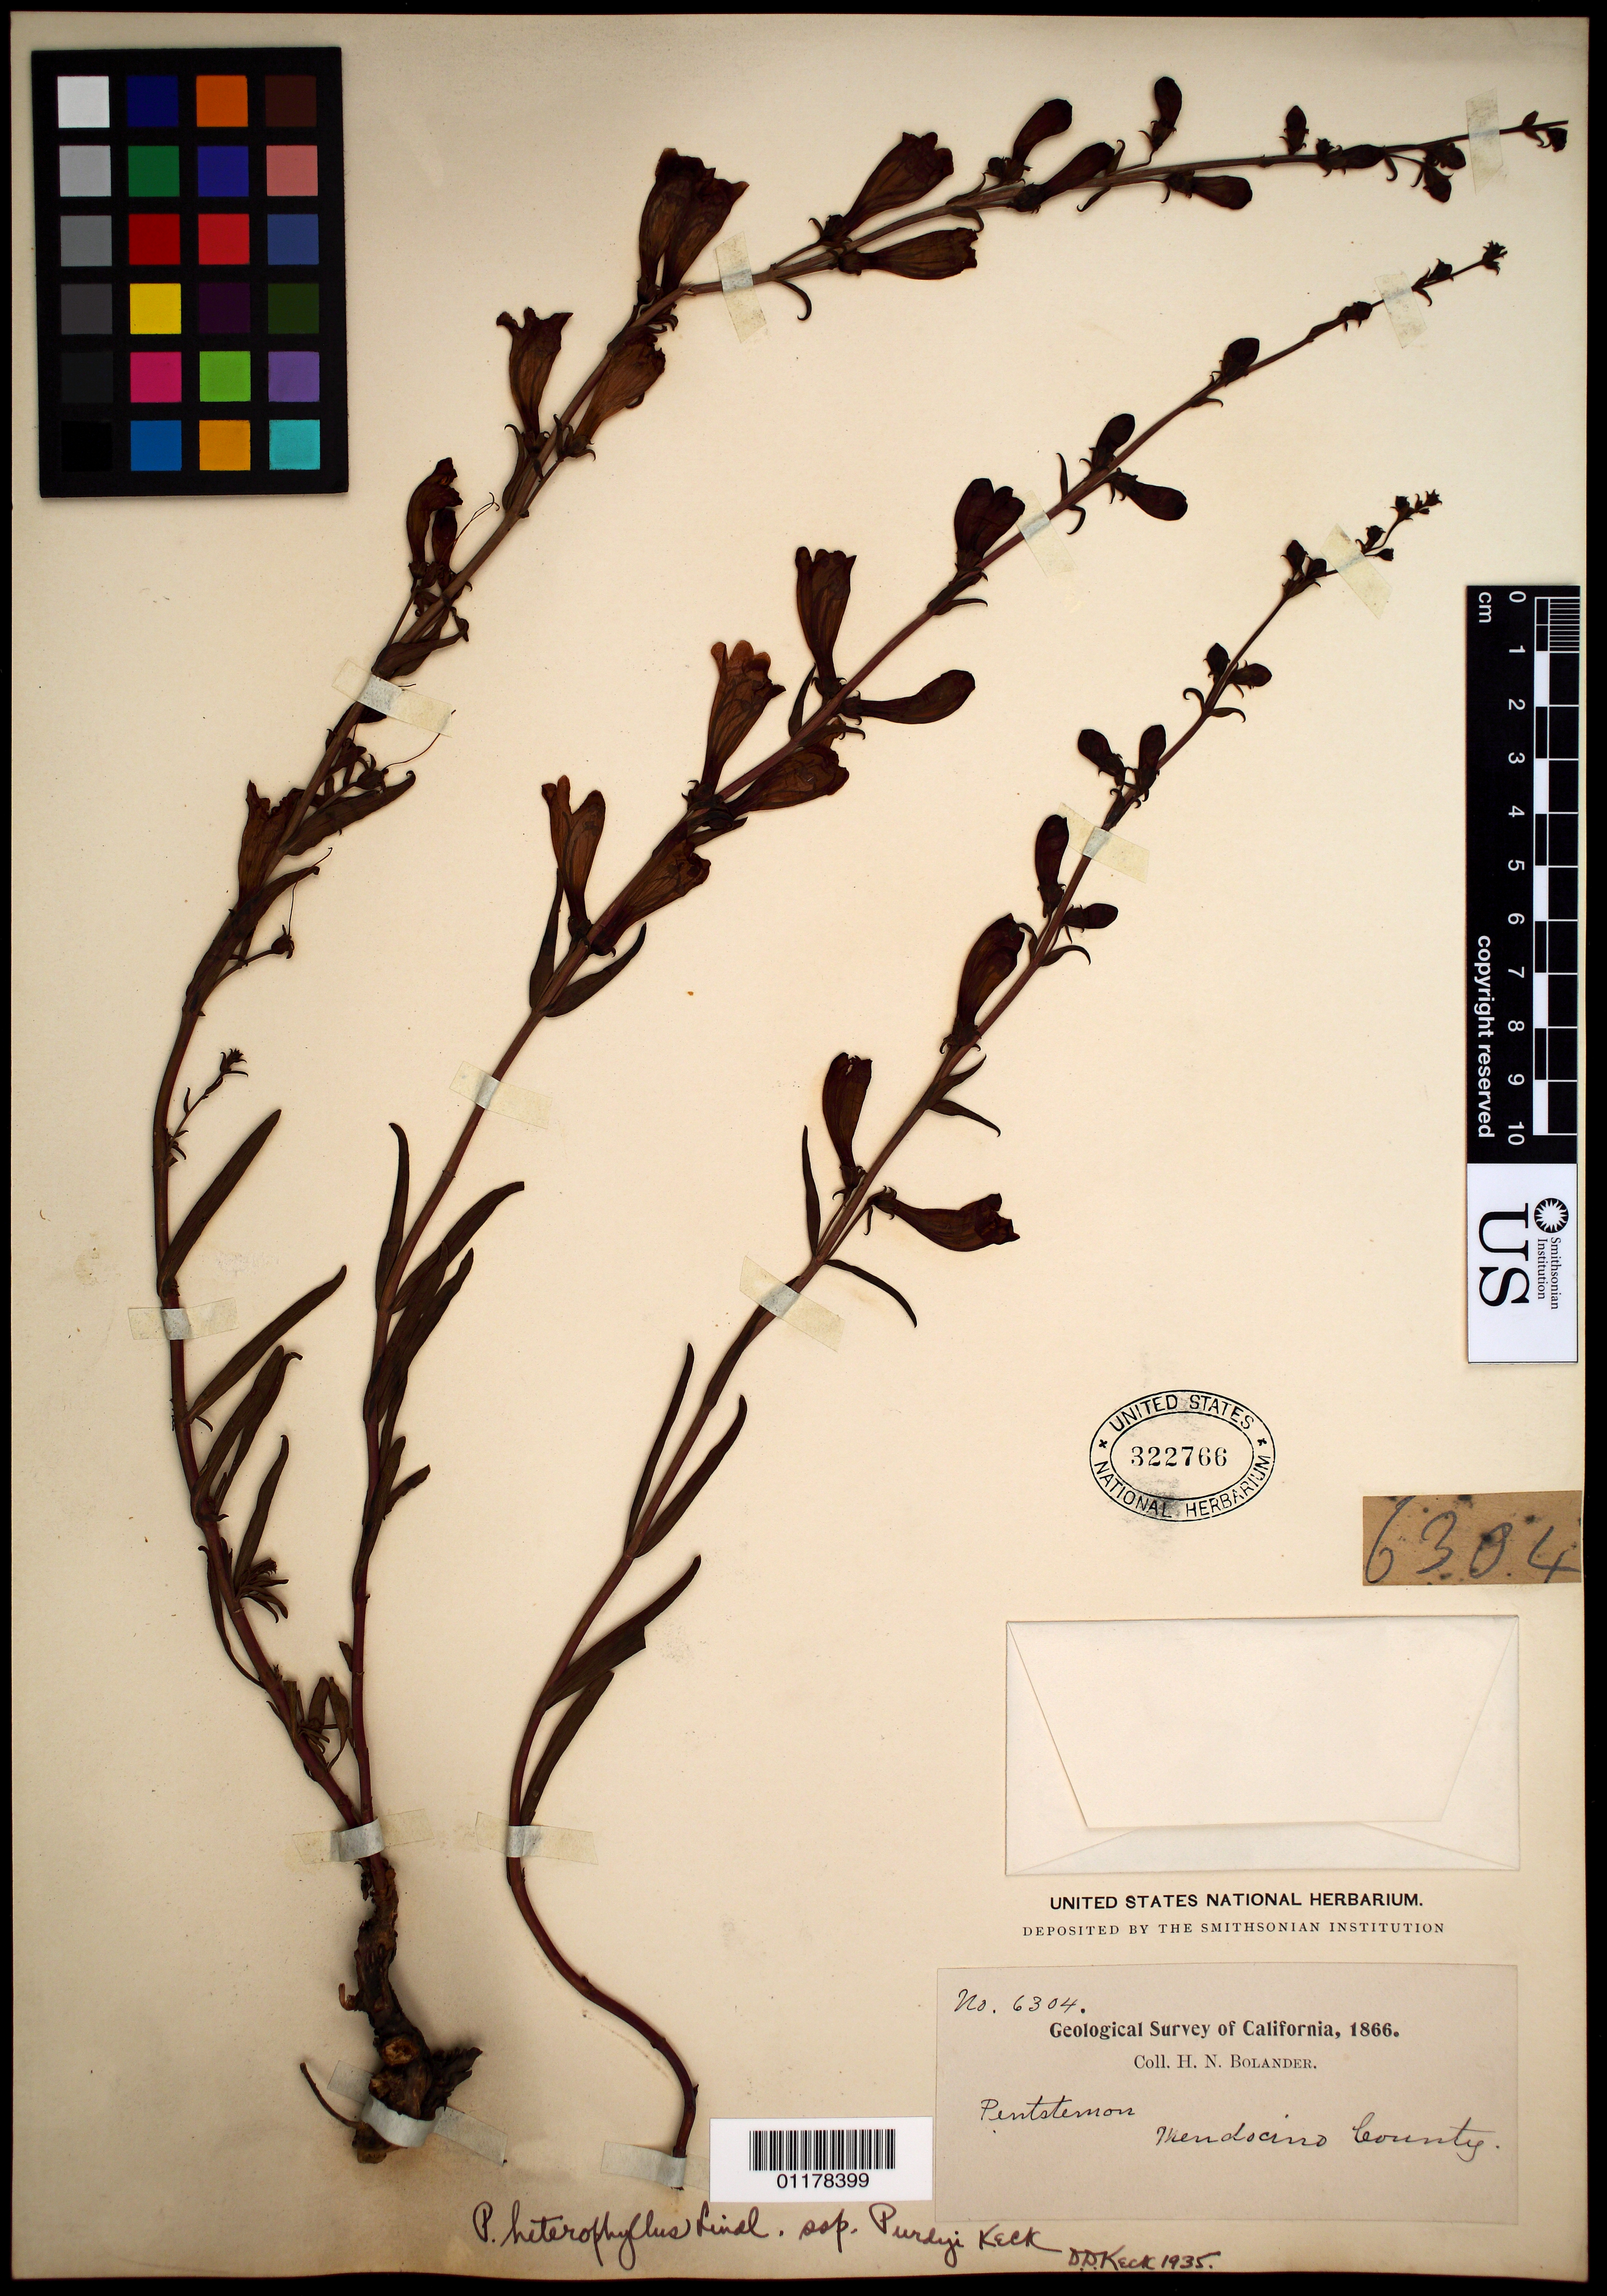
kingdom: Plantae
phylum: Tracheophyta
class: Magnoliopsida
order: Lamiales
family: Plantaginaceae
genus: Penstemon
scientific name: Penstemon heterophyllus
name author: Lindl.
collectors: H. Bolander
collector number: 6304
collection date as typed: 1866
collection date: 1866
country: United States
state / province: California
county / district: Mendocino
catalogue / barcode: US 322766